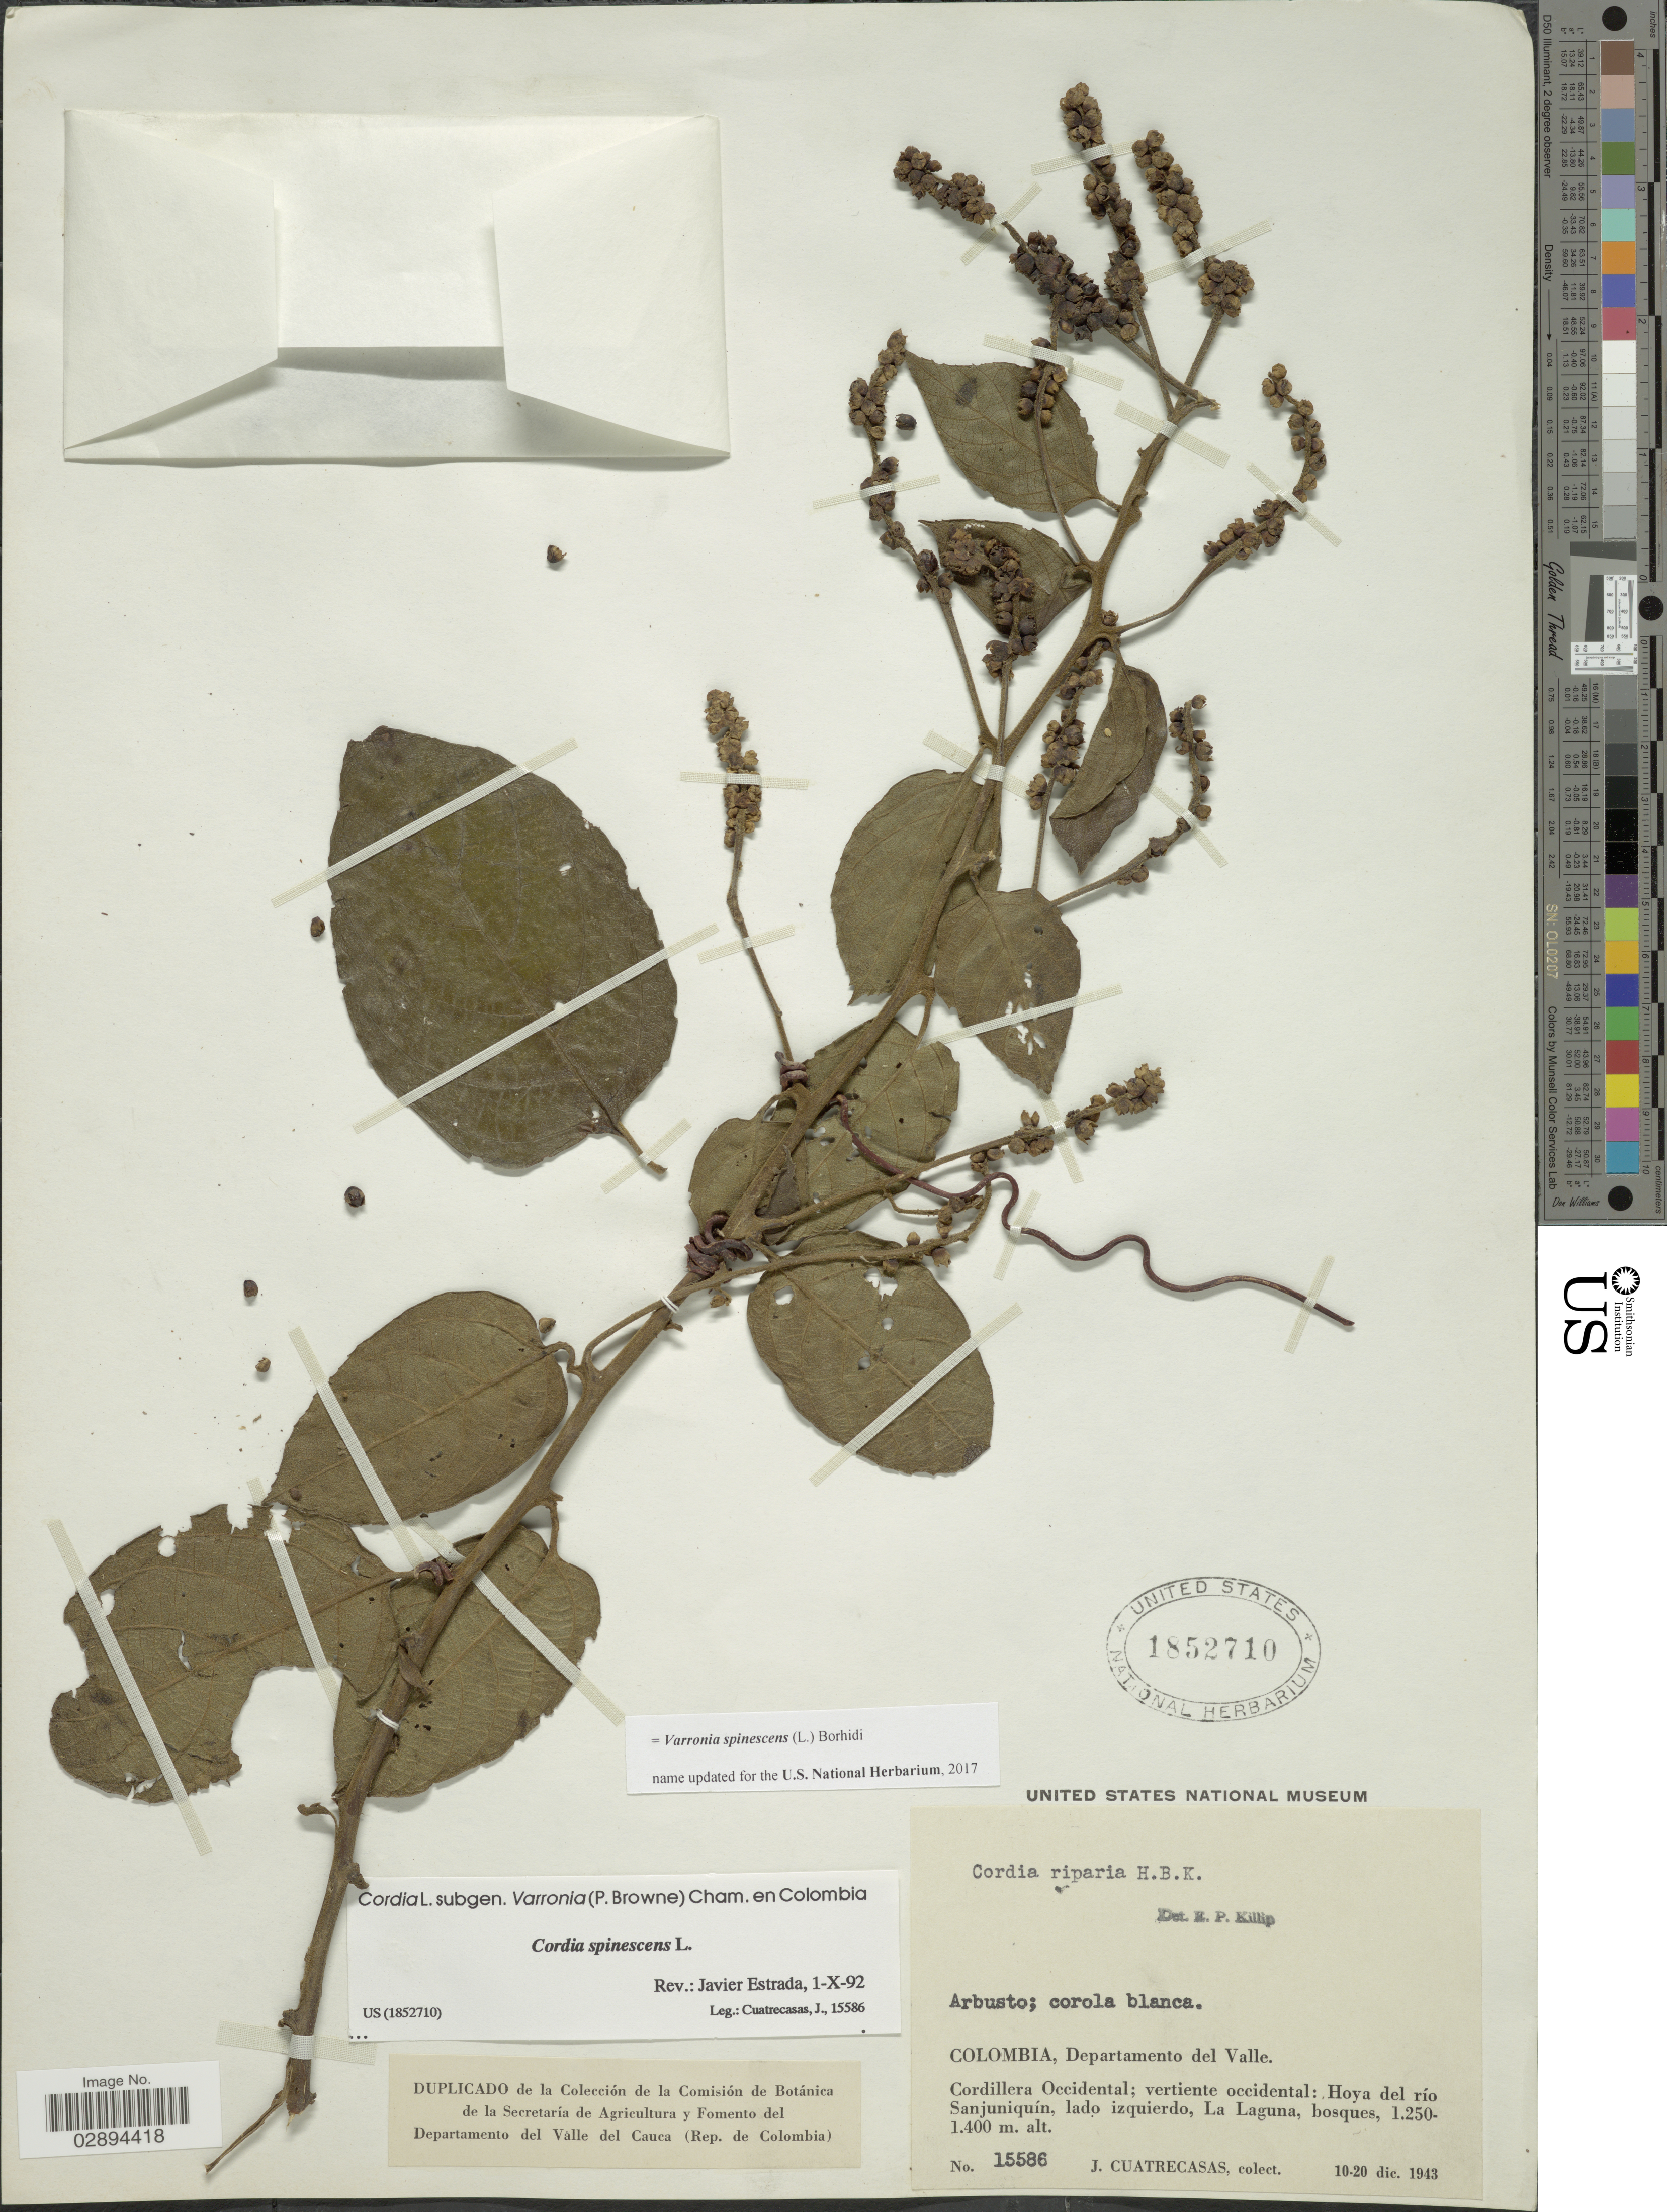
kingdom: Plantae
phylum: Tracheophyta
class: Magnoliopsida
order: Boraginales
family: Cordiaceae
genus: Varronia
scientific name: Varronia spinescens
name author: (L.) Borhidi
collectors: J. Cuatrecasas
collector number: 15586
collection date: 1943-12-10/1943-12-20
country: Colombia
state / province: Valle del Cauca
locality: Departamento del Valle, Cordillera Occidental, vertiente occidental, Hoya del río Sanjuniquín, lado izquierdo, La Laguna.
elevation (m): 1250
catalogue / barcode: US 1852710